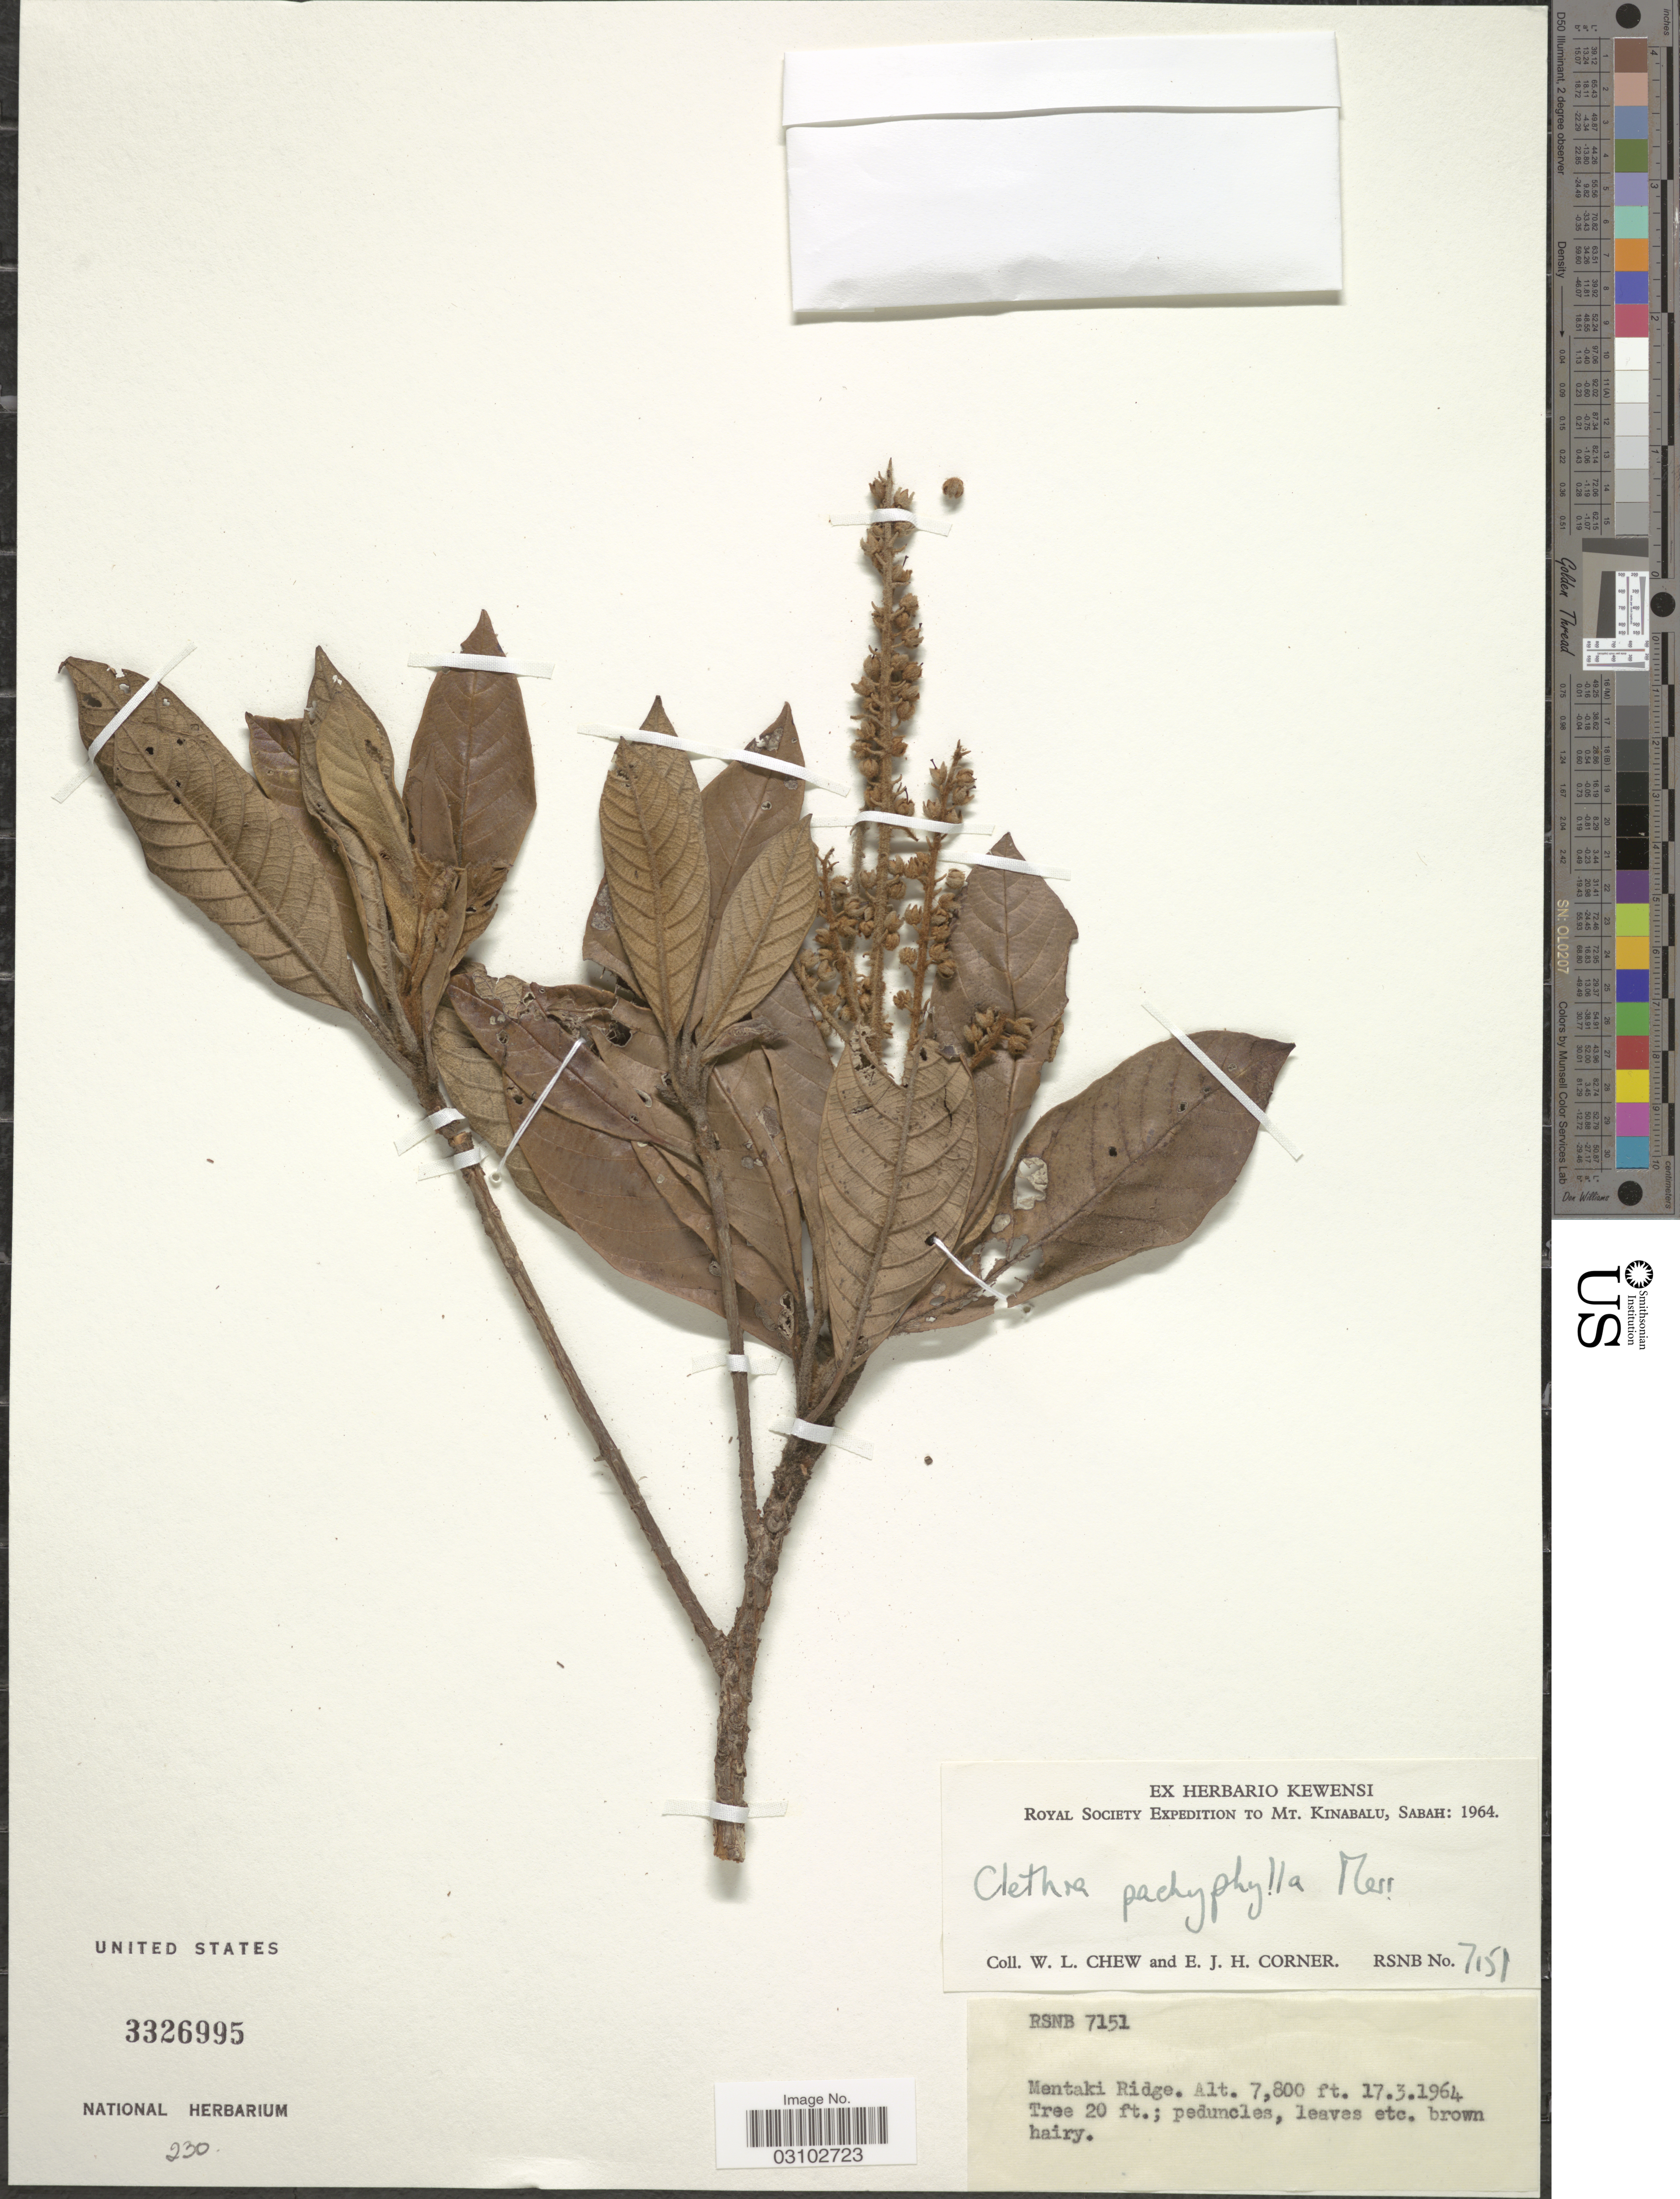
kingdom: Plantae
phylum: Tracheophyta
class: Magnoliopsida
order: Ericales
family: Clethraceae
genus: Clethra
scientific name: Clethra pachyphylla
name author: Merr.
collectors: W. Chew & E. Corner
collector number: RSNB 7151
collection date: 1964-03-17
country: Malaysia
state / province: Sabah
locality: Mt. Kinabalu. Mentaki Ridge.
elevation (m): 2377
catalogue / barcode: US 3326995